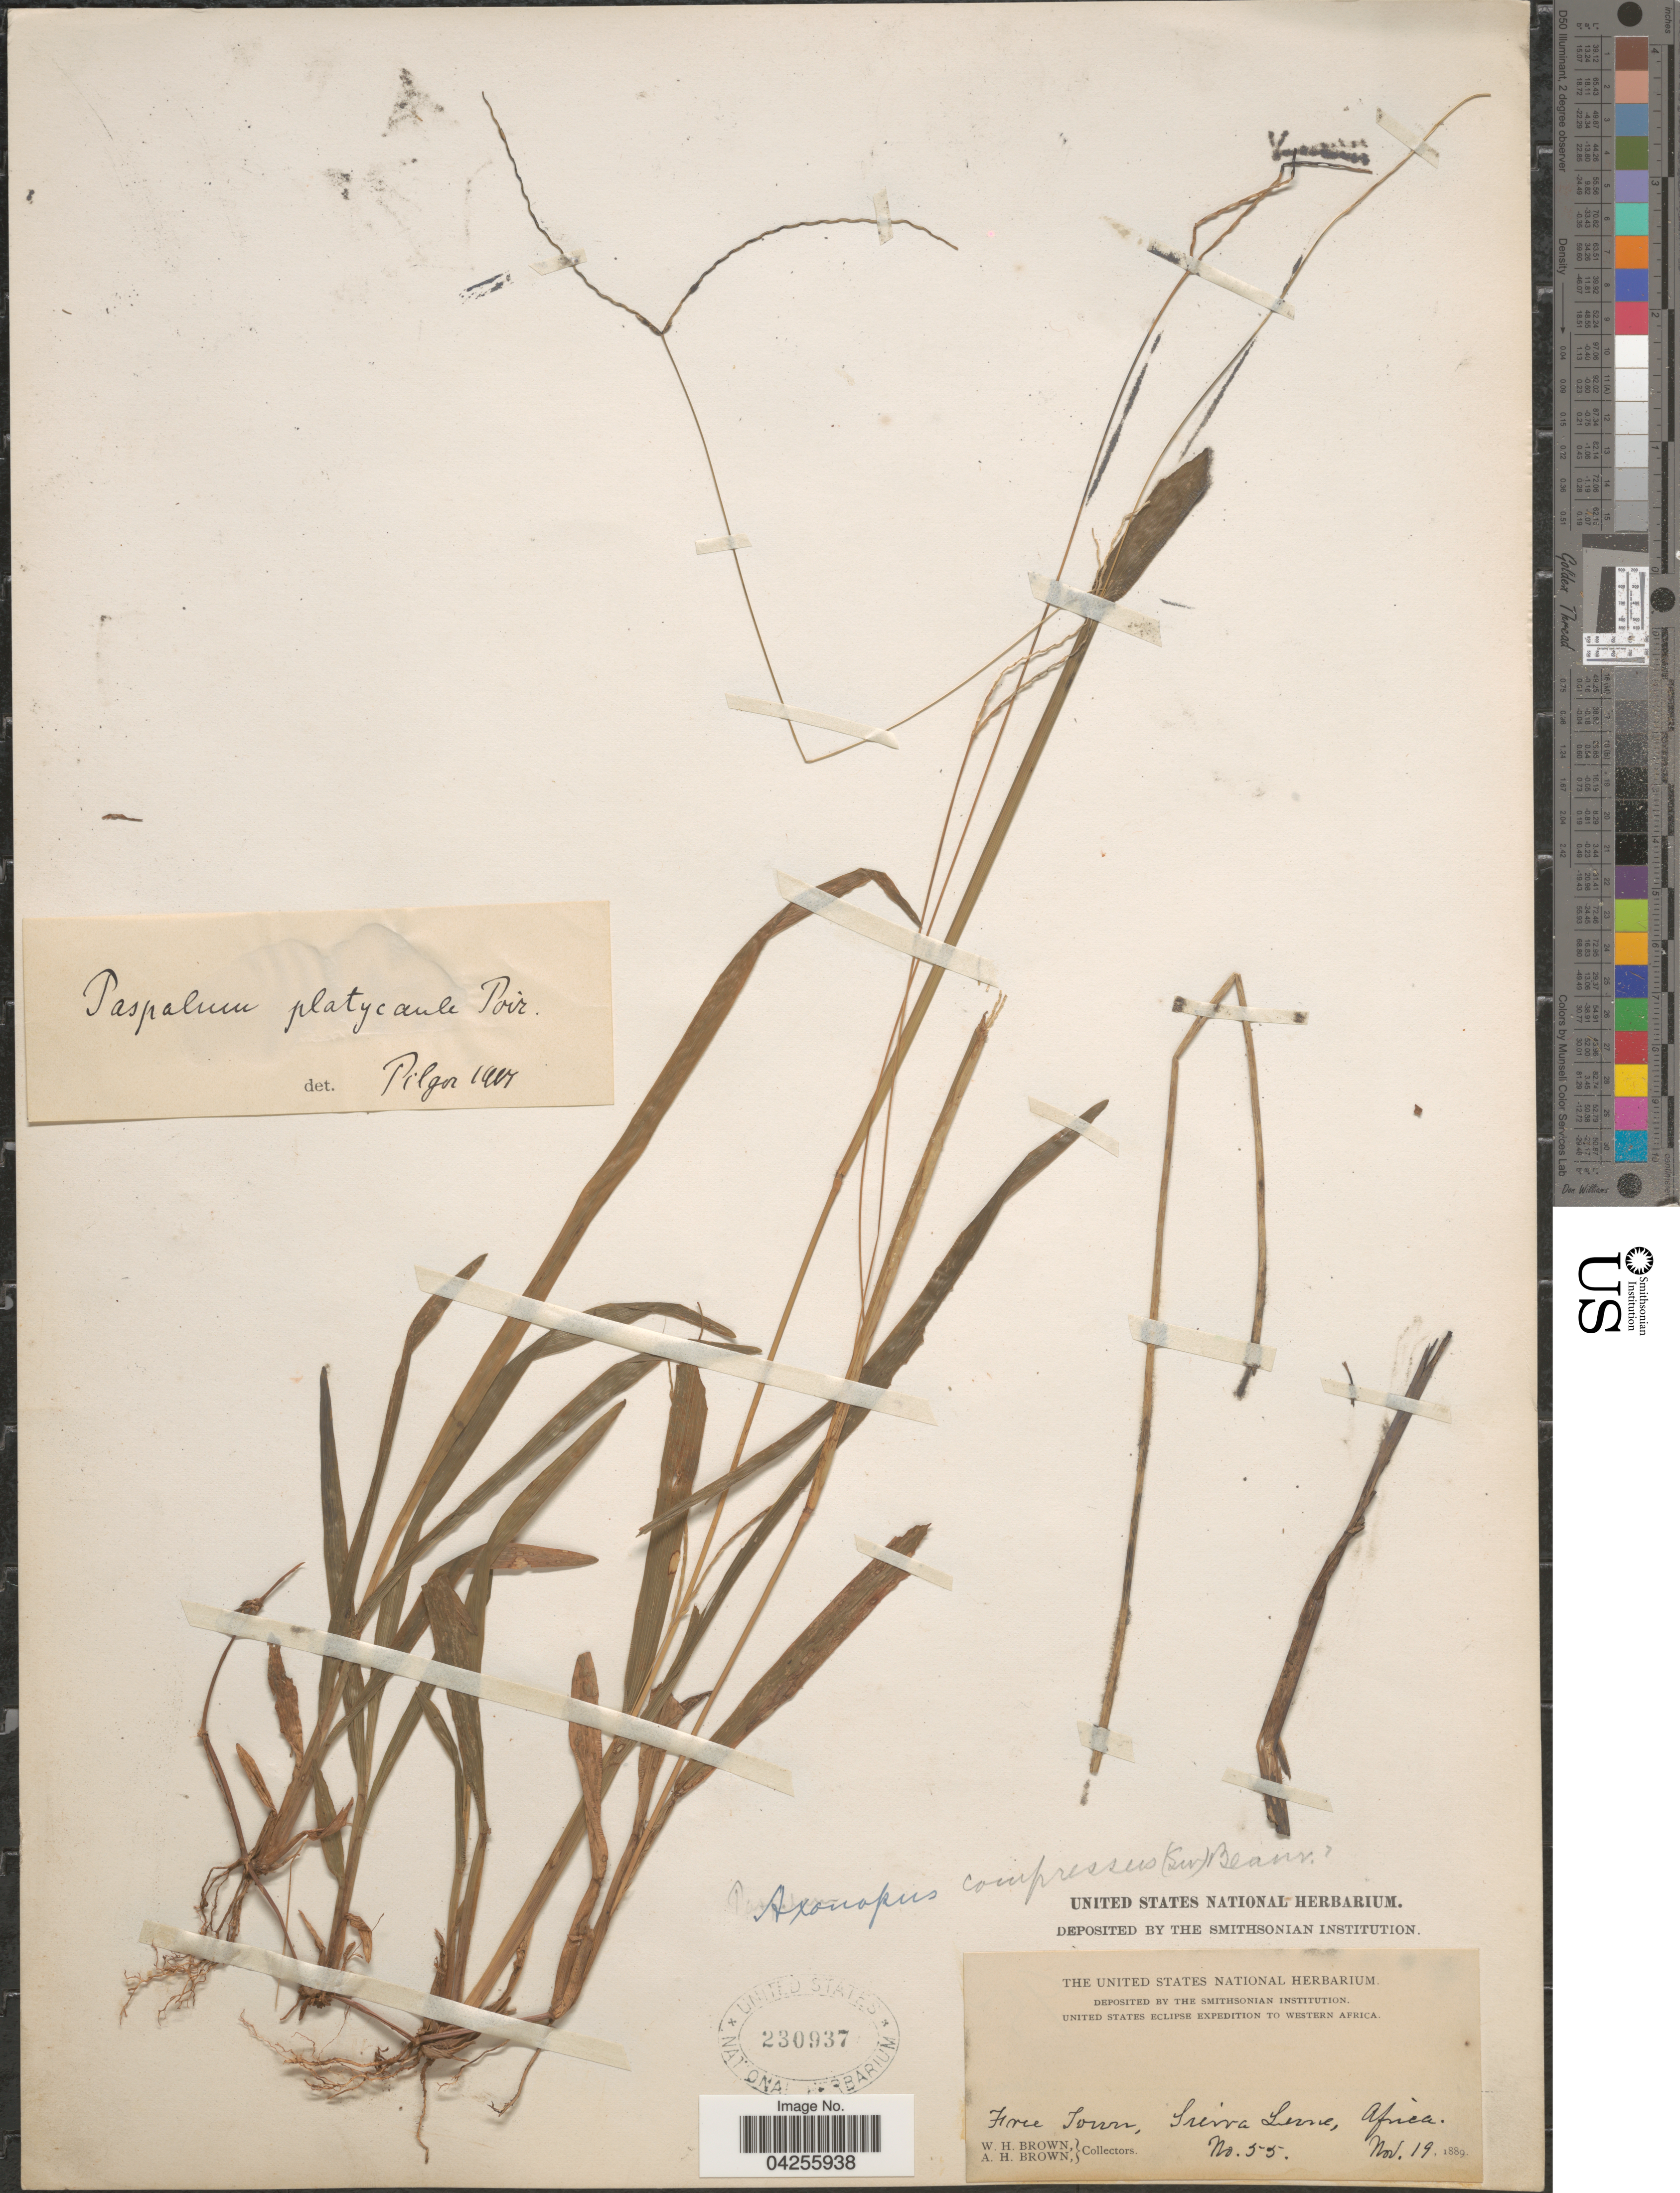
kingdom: Plantae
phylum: Tracheophyta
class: Liliopsida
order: Poales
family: Poaceae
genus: Axonopus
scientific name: Axonopus compressus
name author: (Sw.) P. Beauv.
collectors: W. H. Brown & A. H. Brown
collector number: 55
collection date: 1889-11-19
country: Sierra Leone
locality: United States Eclipse Expedition to Western Africa. Free Town.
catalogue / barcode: US 230937